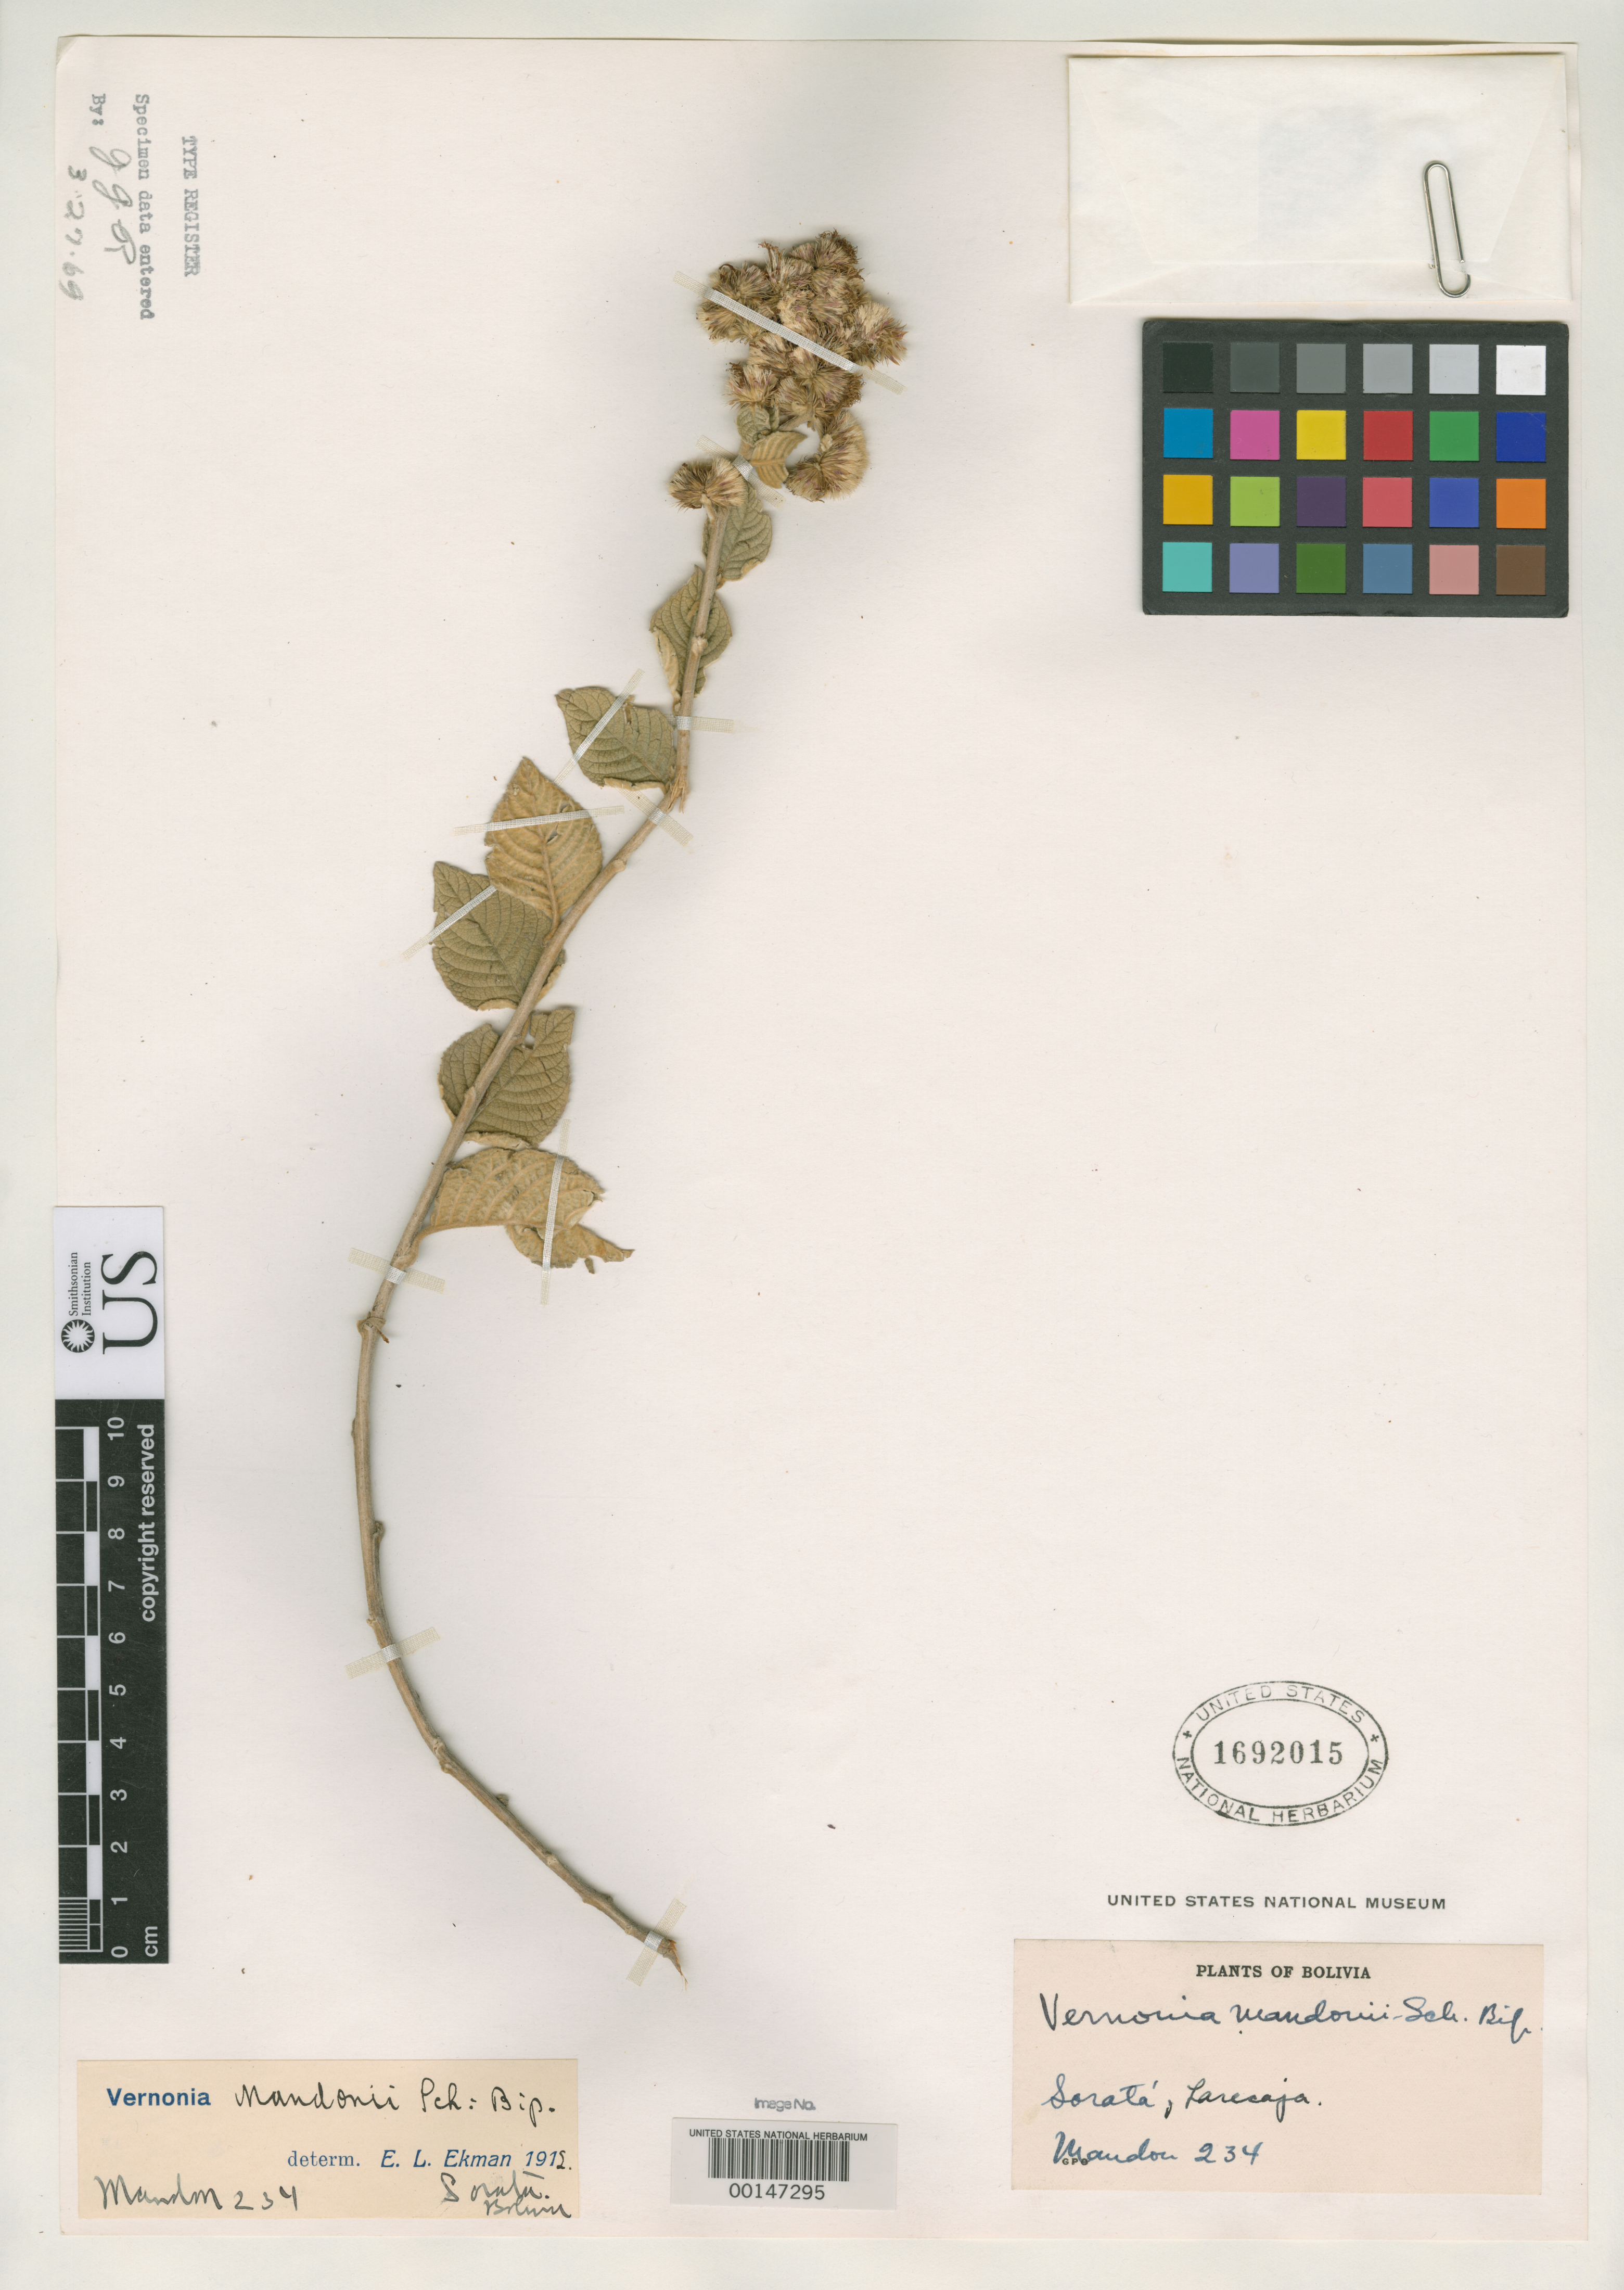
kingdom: Plantae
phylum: Tracheophyta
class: Magnoliopsida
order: Asterales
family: Asteraceae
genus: Vernonia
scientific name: Vernonia mandonii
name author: Sch. Bip. ex Gleason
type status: Isotype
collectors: G. Mandon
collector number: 234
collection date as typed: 1857 to -- --- 1861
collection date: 1857/1861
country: Bolivia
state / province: La Paz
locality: Sorata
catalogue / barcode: US 1692015